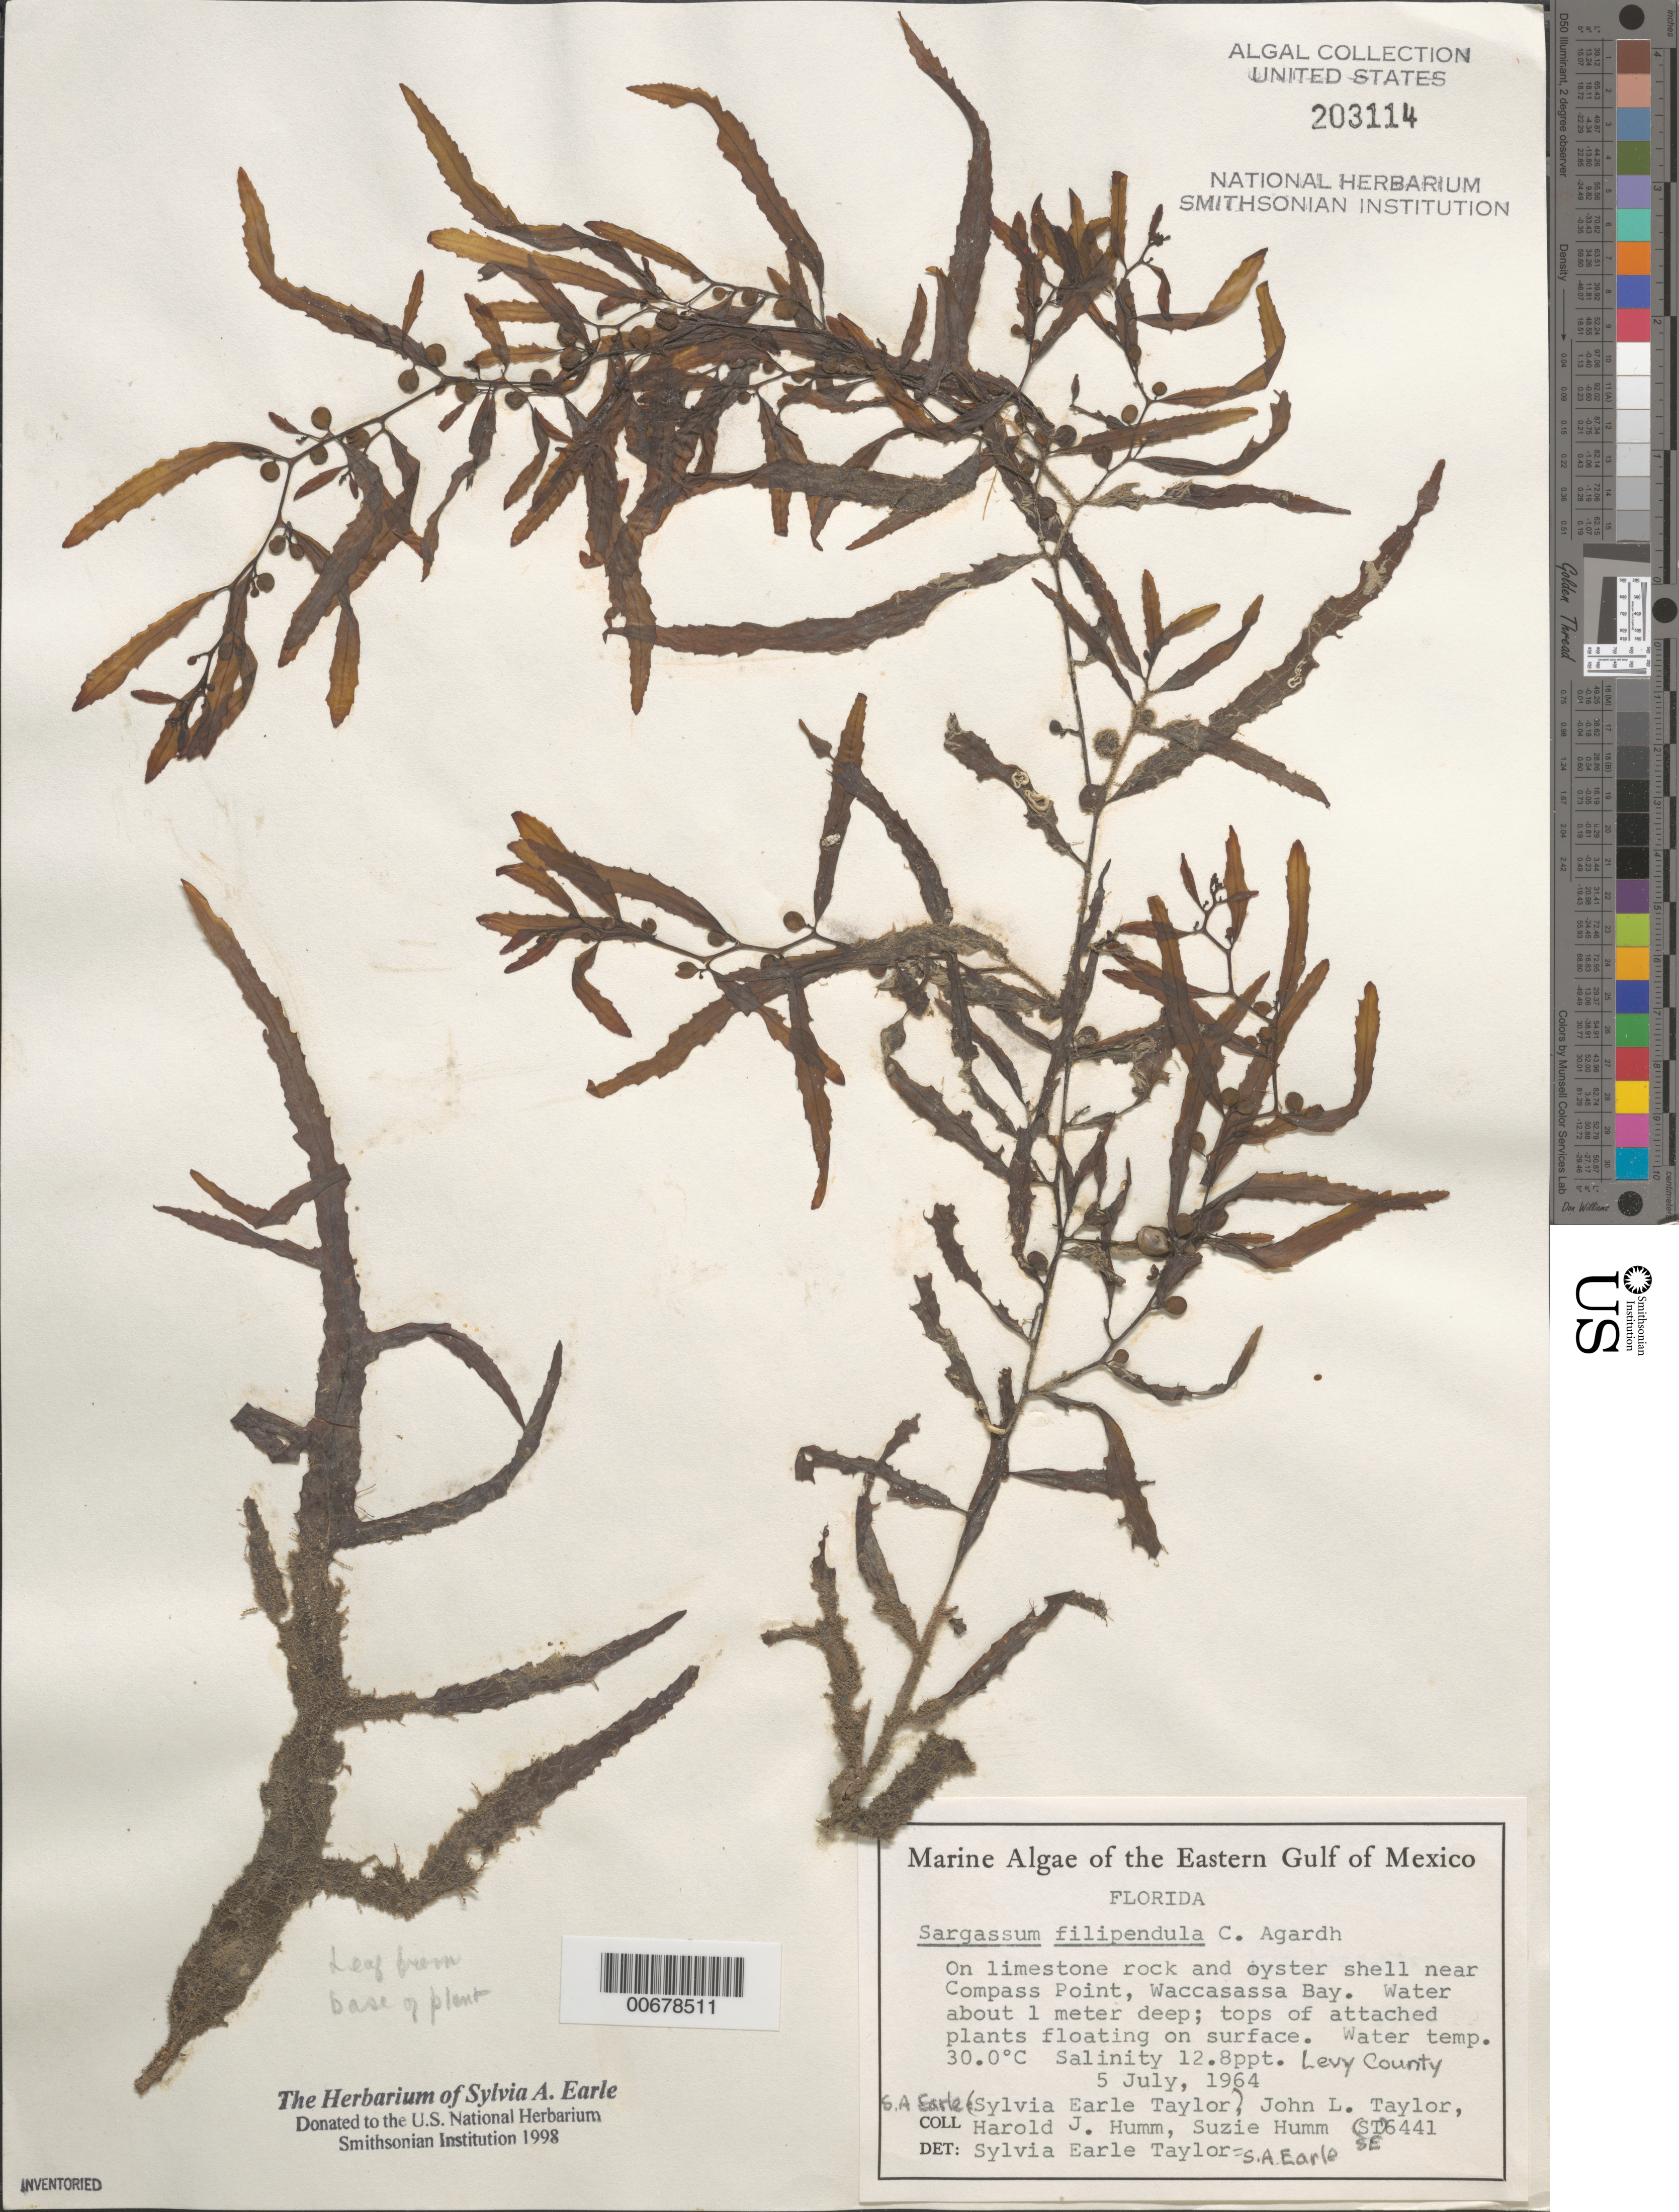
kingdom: Chromista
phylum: Ochrophyta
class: Phaeophyceae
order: Fucales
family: Sargassaceae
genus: Sargassum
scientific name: Sargassum filipendula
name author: C. Agardh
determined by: Earle, S. A.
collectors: S. A. Earle, J. L. Taylor, H. J. Humm & S. Humm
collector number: SE 6441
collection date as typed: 05 Jul 1964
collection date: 1964-07-05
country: United States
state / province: Florida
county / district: Levy County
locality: Waccasassa River mouth, near Compass Point, Waccasassa Bay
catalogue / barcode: US 203114